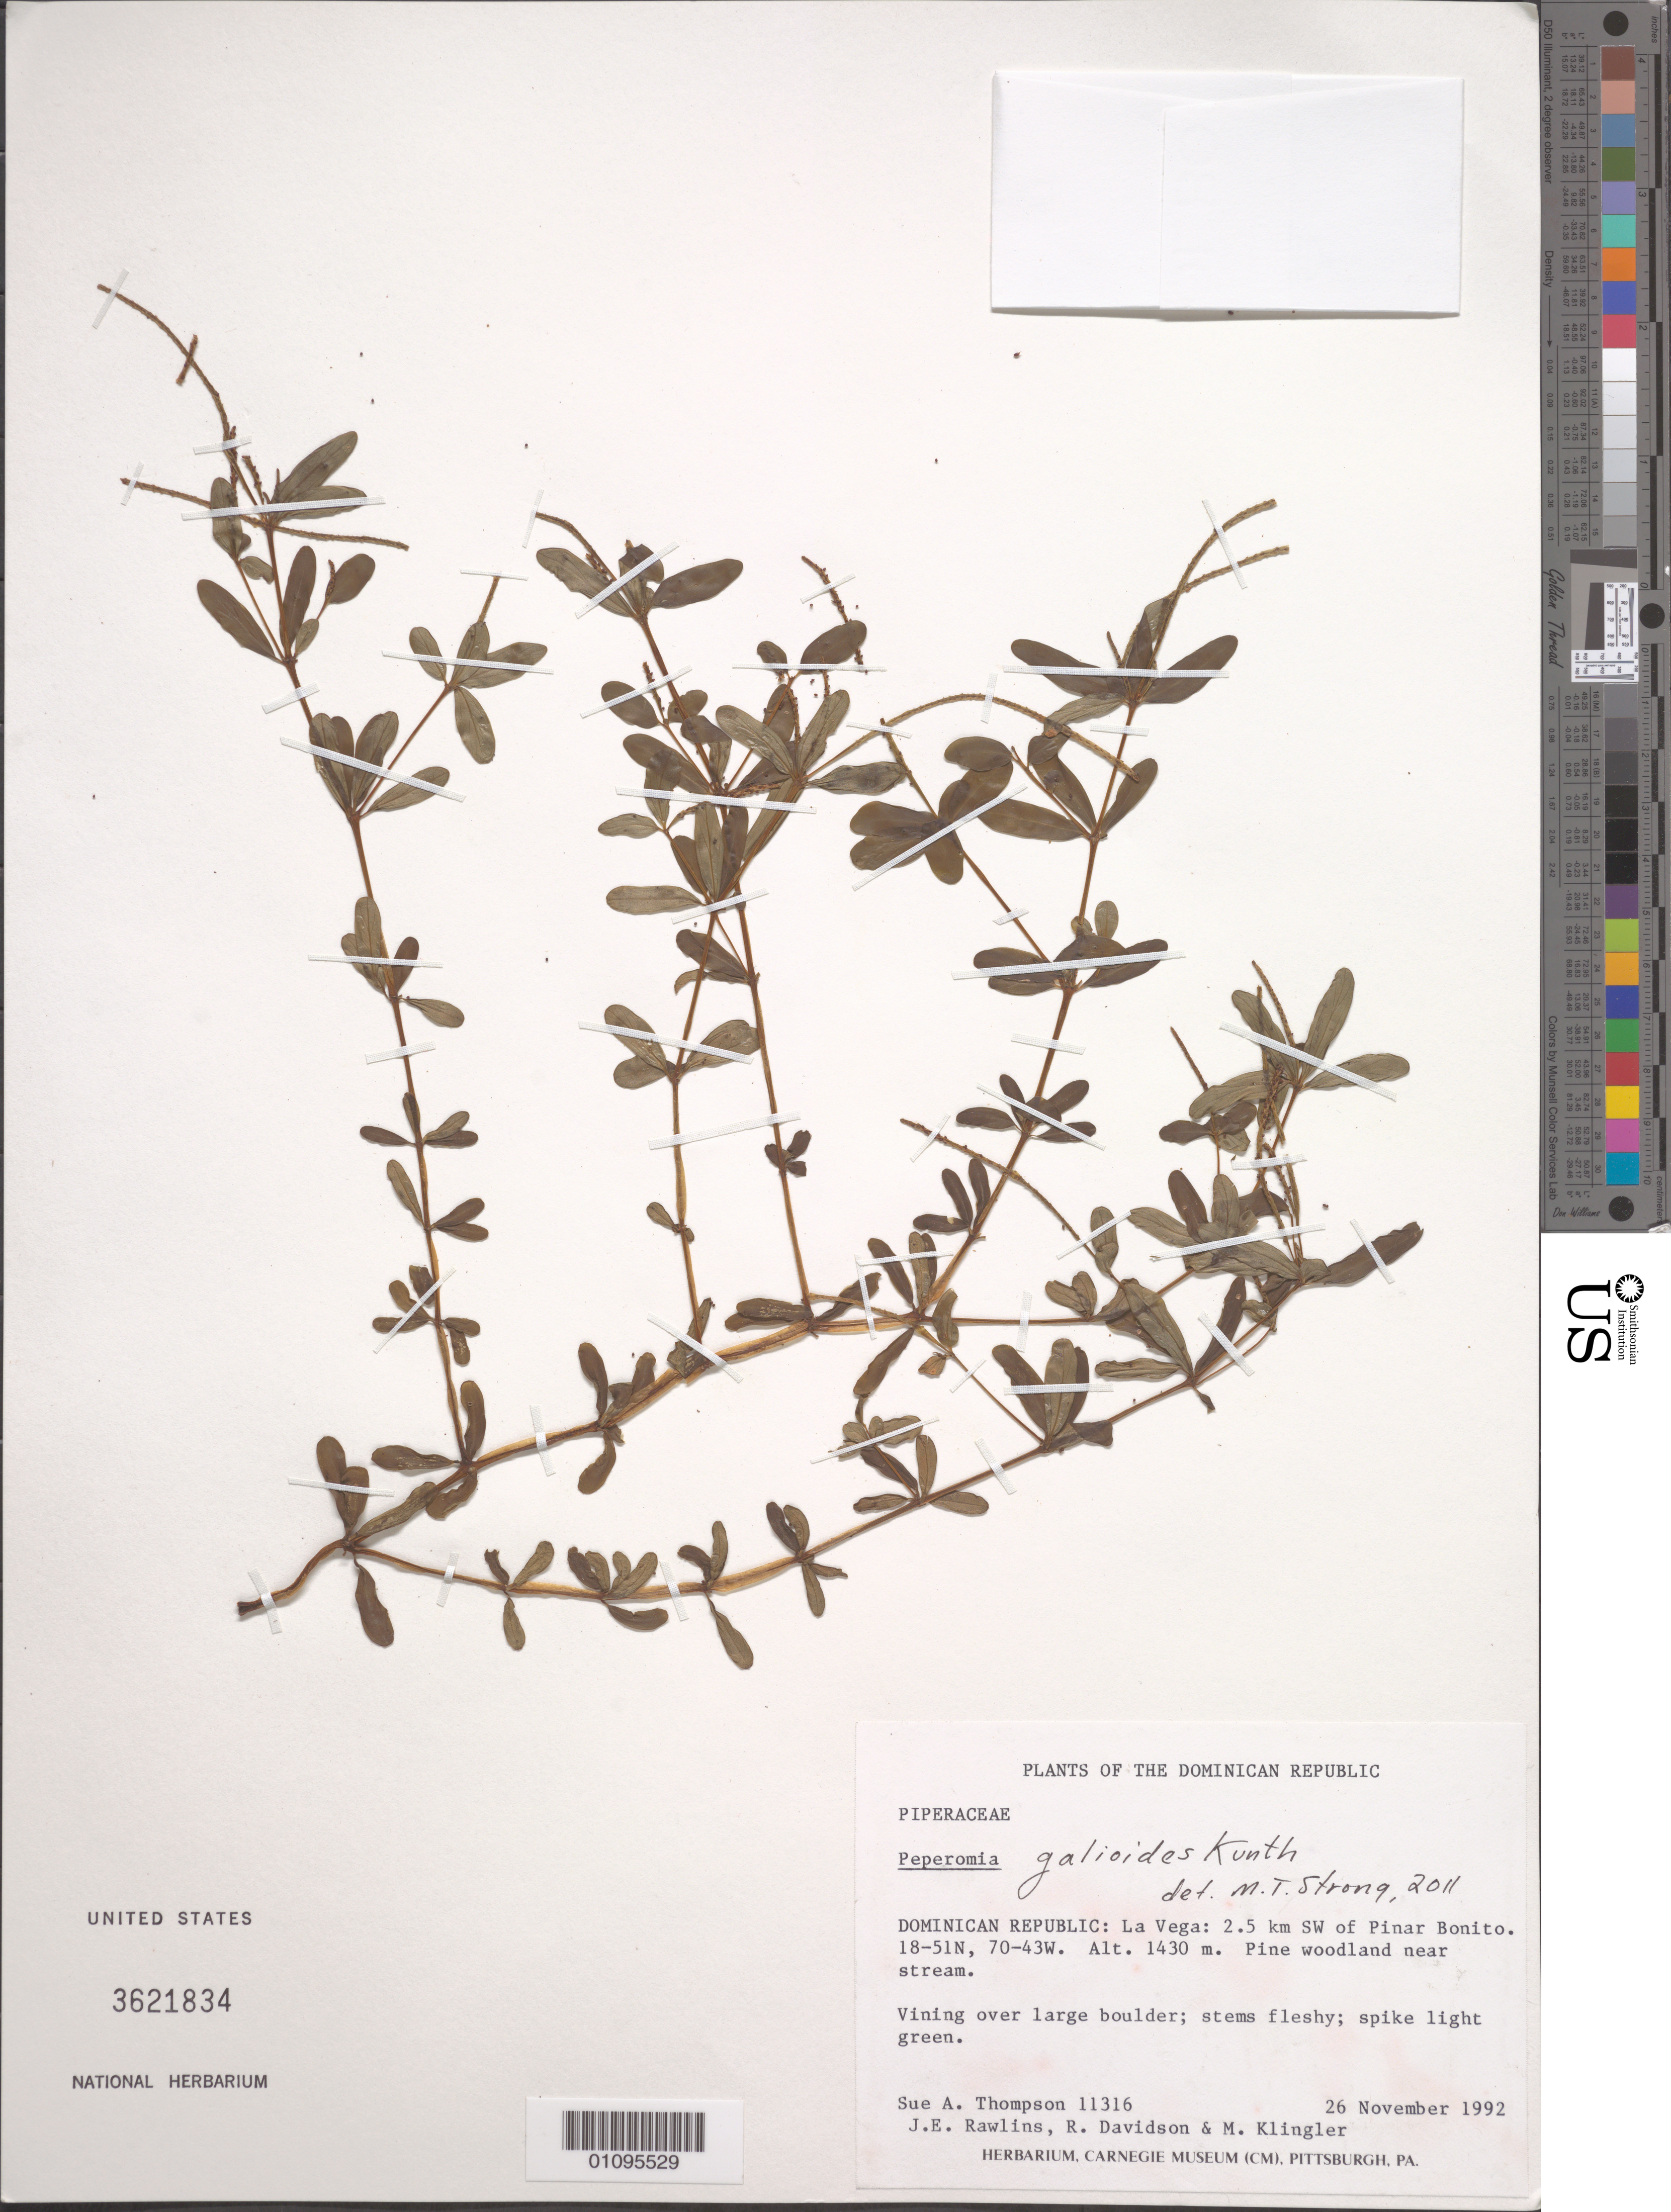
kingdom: Plantae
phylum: Tracheophyta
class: Magnoliopsida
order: Piperales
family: Piperaceae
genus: Peperomia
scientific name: Peperomia galioides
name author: Kunth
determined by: Strong, M. T., (US), Smithsonian Institution - National Museum of Natural History (UNITED STATES)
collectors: S. A. Thompson, J. Rawlins, R. Davidson & M. Klingler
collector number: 11316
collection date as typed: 26 Nov 1992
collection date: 1992-11-26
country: Dominican Republic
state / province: La Vega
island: Hispaniola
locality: Pinar Bonito, 2.5 km SW of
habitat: Pine woodland near stream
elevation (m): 1430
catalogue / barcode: US 3621834